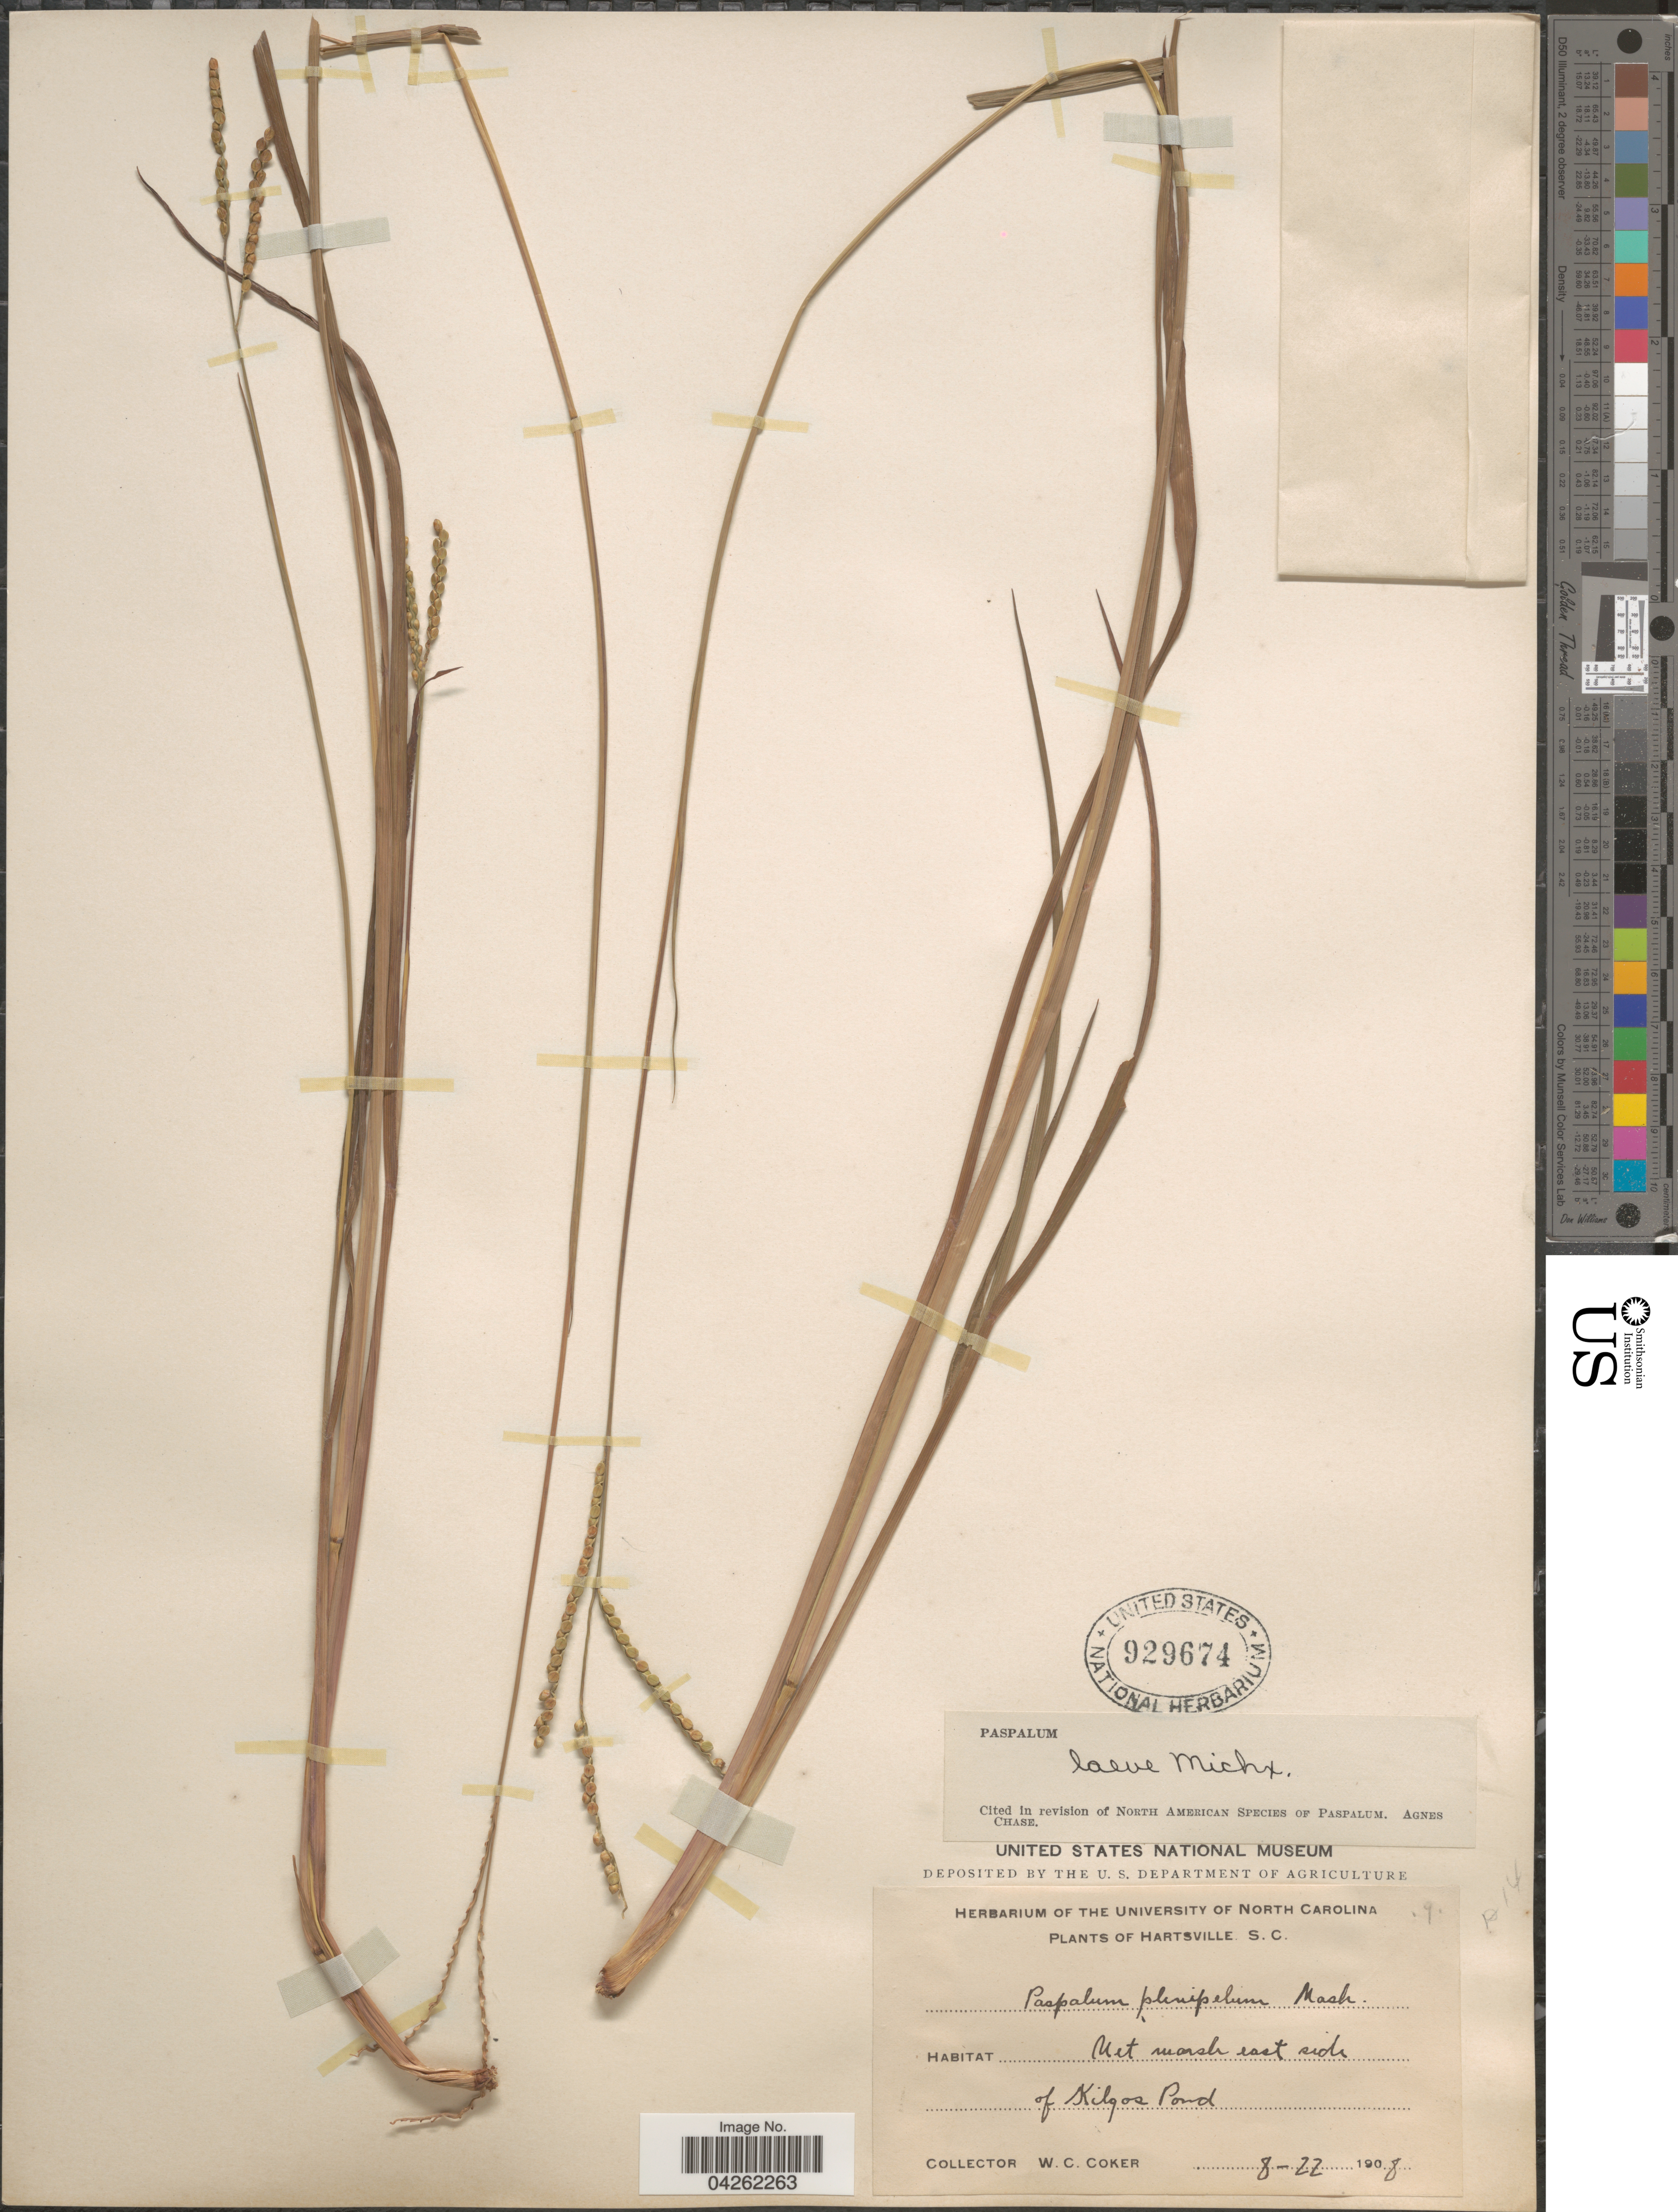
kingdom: Plantae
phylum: Tracheophyta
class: Liliopsida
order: Poales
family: Poaceae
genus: Paspalum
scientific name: Paspalum laeve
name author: Michx.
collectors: W. Coker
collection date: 1908-08-22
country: United States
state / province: South Carolina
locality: Hartsville. Wet marsh east side of Kilgos Pond.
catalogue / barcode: US 929674